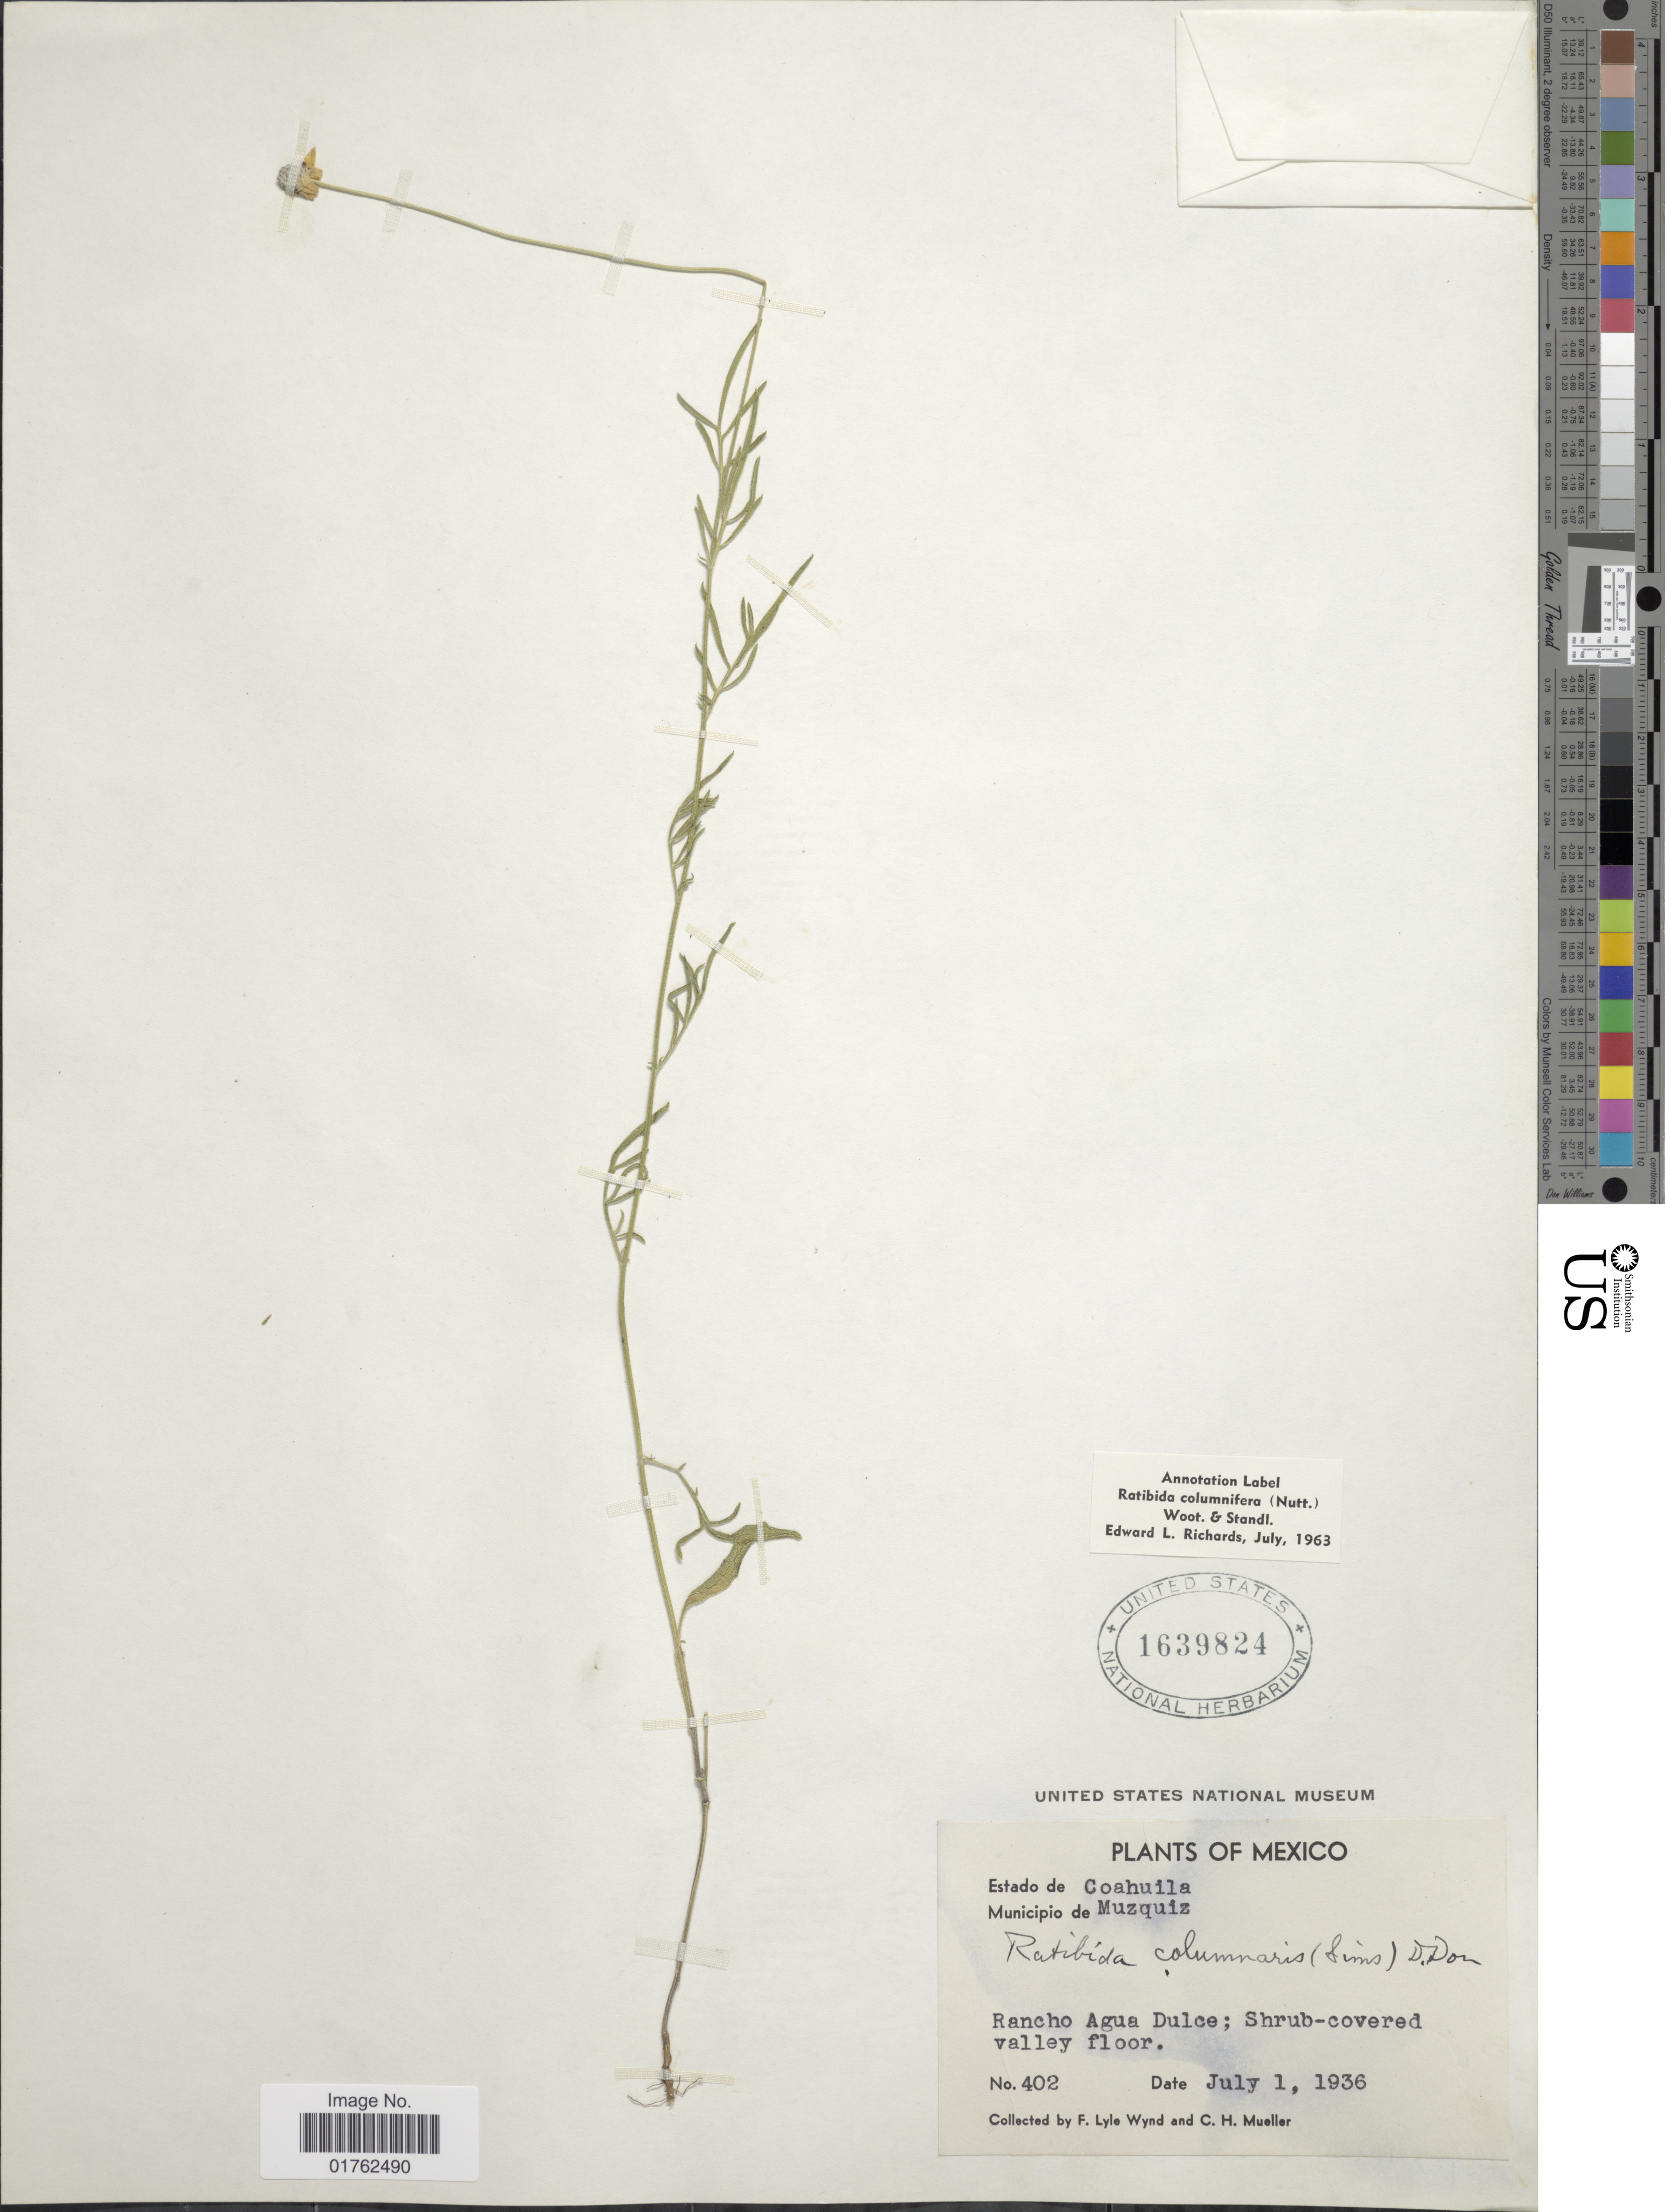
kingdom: Plantae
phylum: Tracheophyta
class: Magnoliopsida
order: Asterales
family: Asteraceae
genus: Ratibida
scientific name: Ratibida columnaris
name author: (Pursh) D. Don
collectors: F. L. Wynd & C. H. Mueller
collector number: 402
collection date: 1936-07-01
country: Mexico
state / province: Coahuila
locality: Municipio de Muzquiz. Rancho Agua Dulce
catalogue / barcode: US 1639824